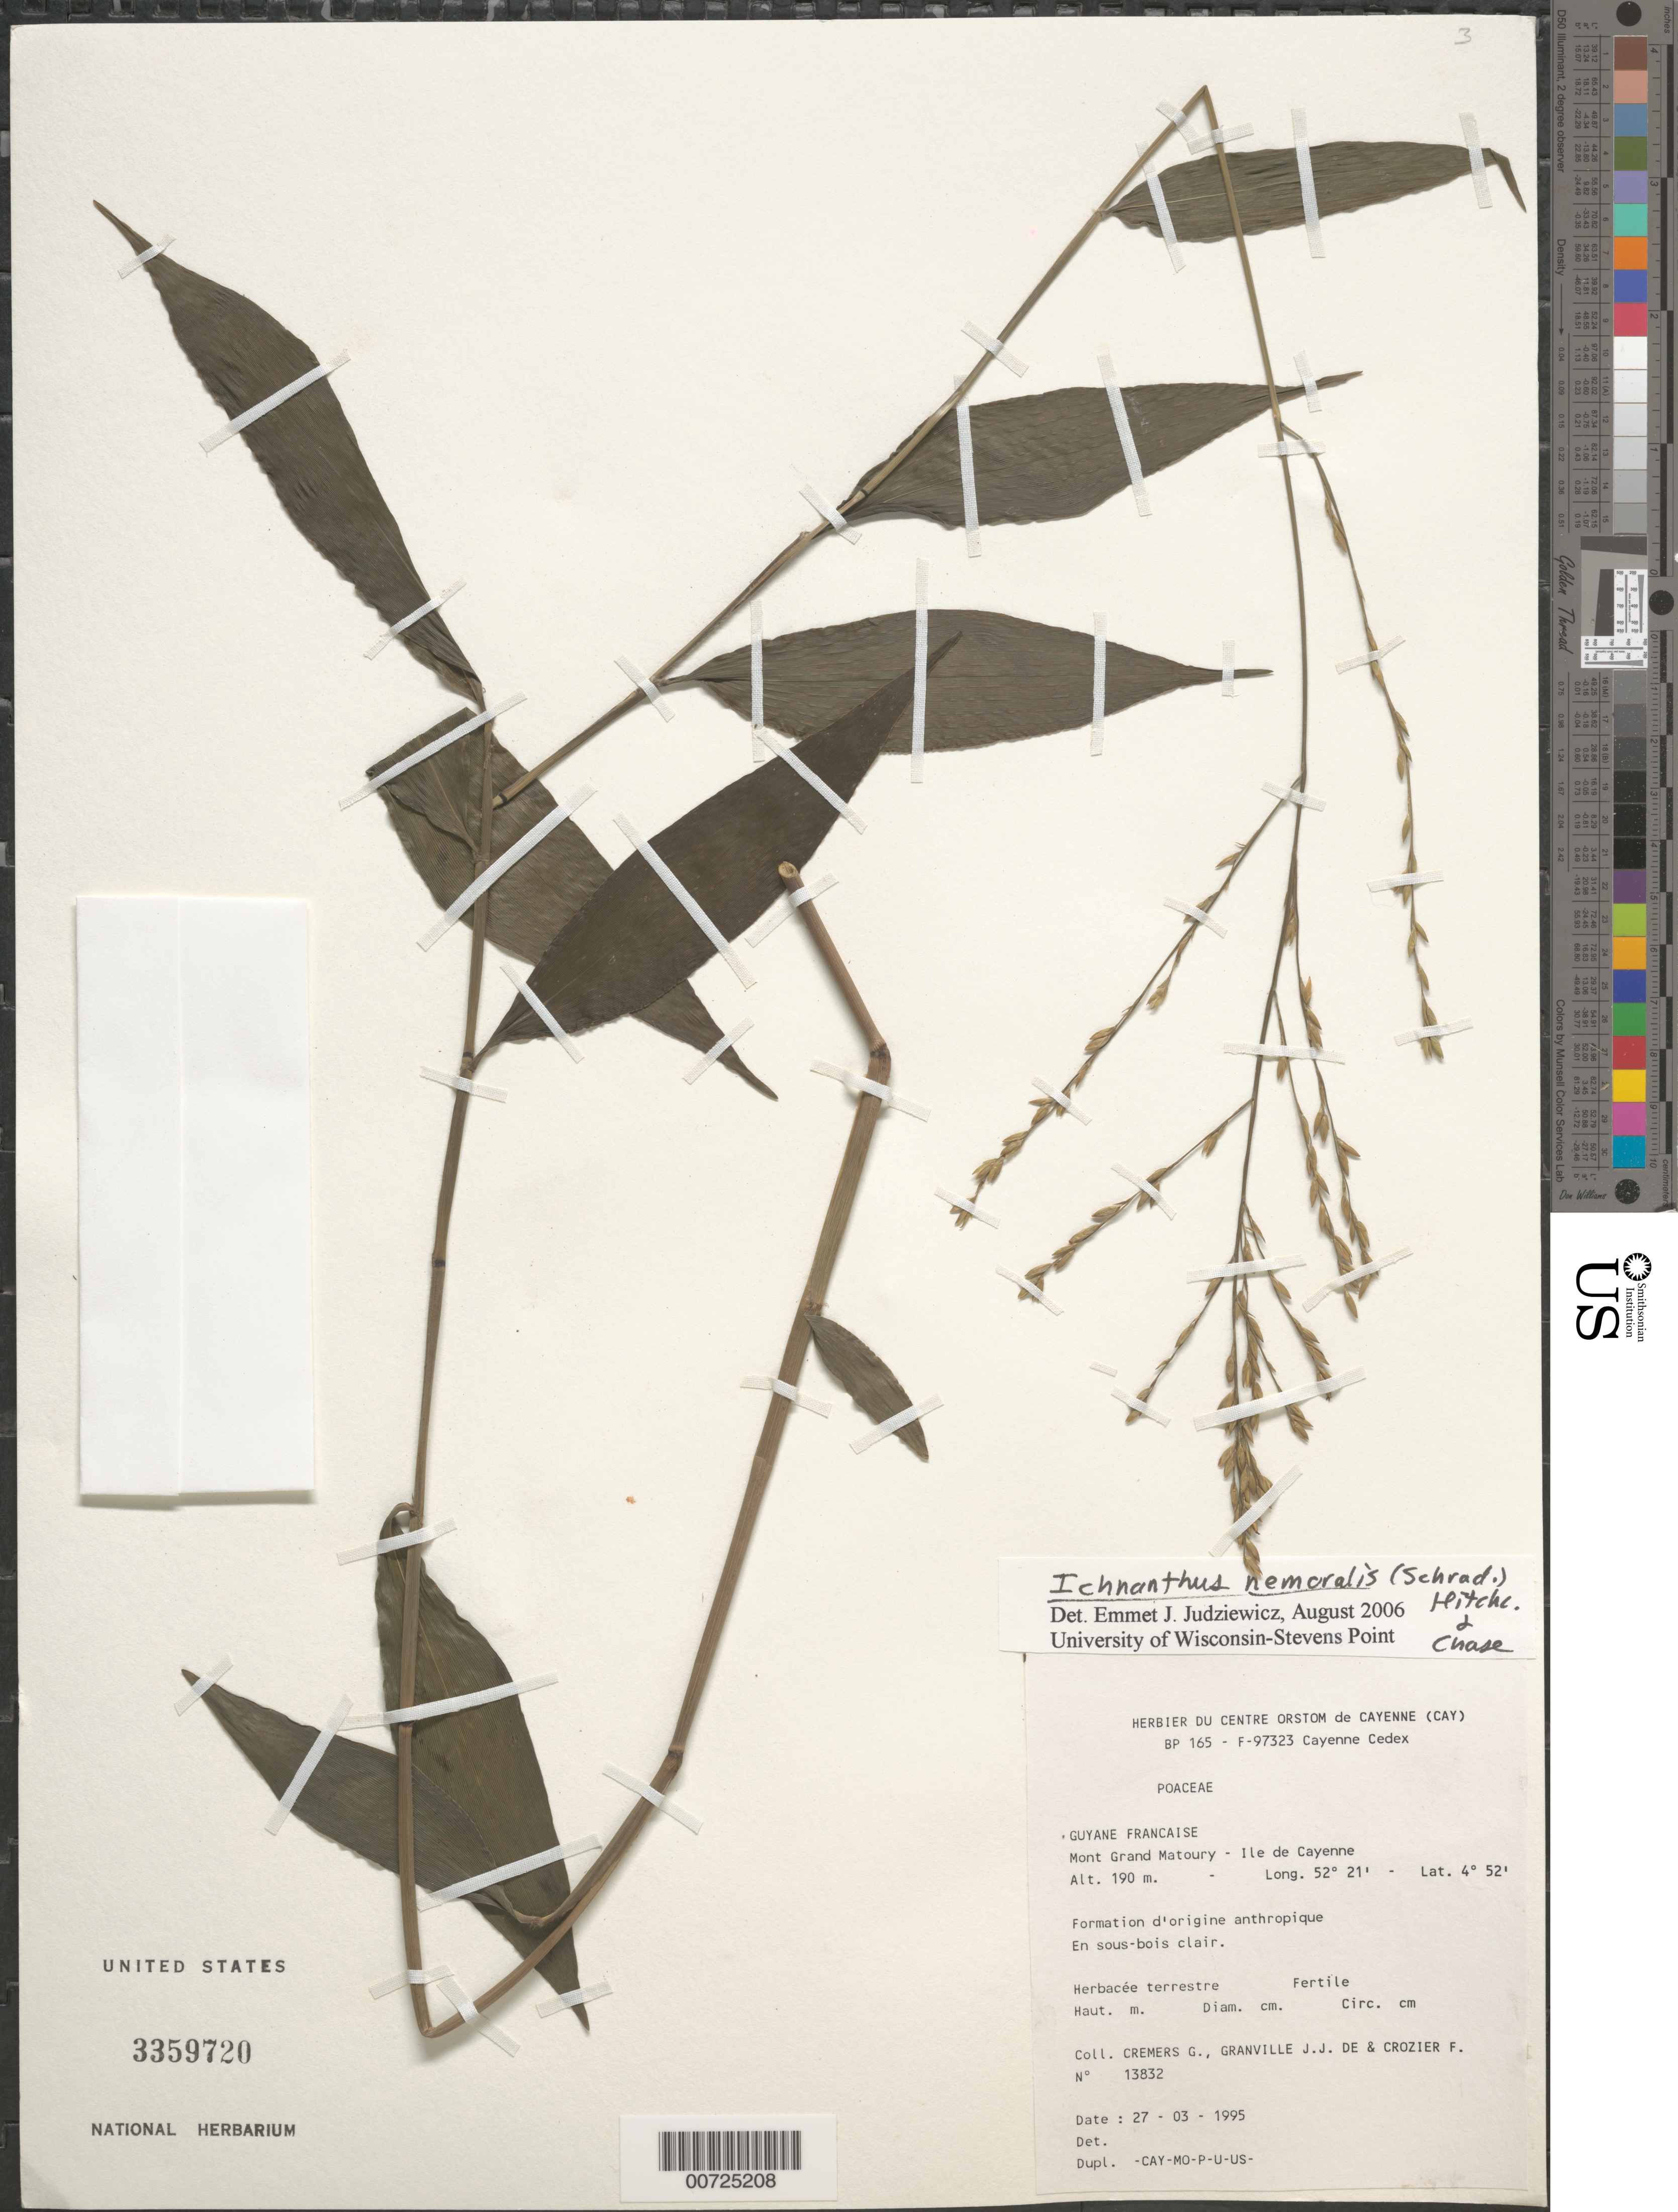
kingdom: Plantae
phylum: Tracheophyta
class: Liliopsida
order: Poales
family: Poaceae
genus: Ichnanthus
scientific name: Ichnanthus nemoralis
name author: (Schrad.) Hitchc. & Chase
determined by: Judziewicz, E. J.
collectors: G. Cremers, J.-J. de Granville & F. Crozier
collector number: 13832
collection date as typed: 27-Mar-95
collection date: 1995-03-27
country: French Guiana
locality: Mont Grand Matoury, Ile de Cayenne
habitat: Formation d'origine anthropique; en sous bois clair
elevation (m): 190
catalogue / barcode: US 3359720